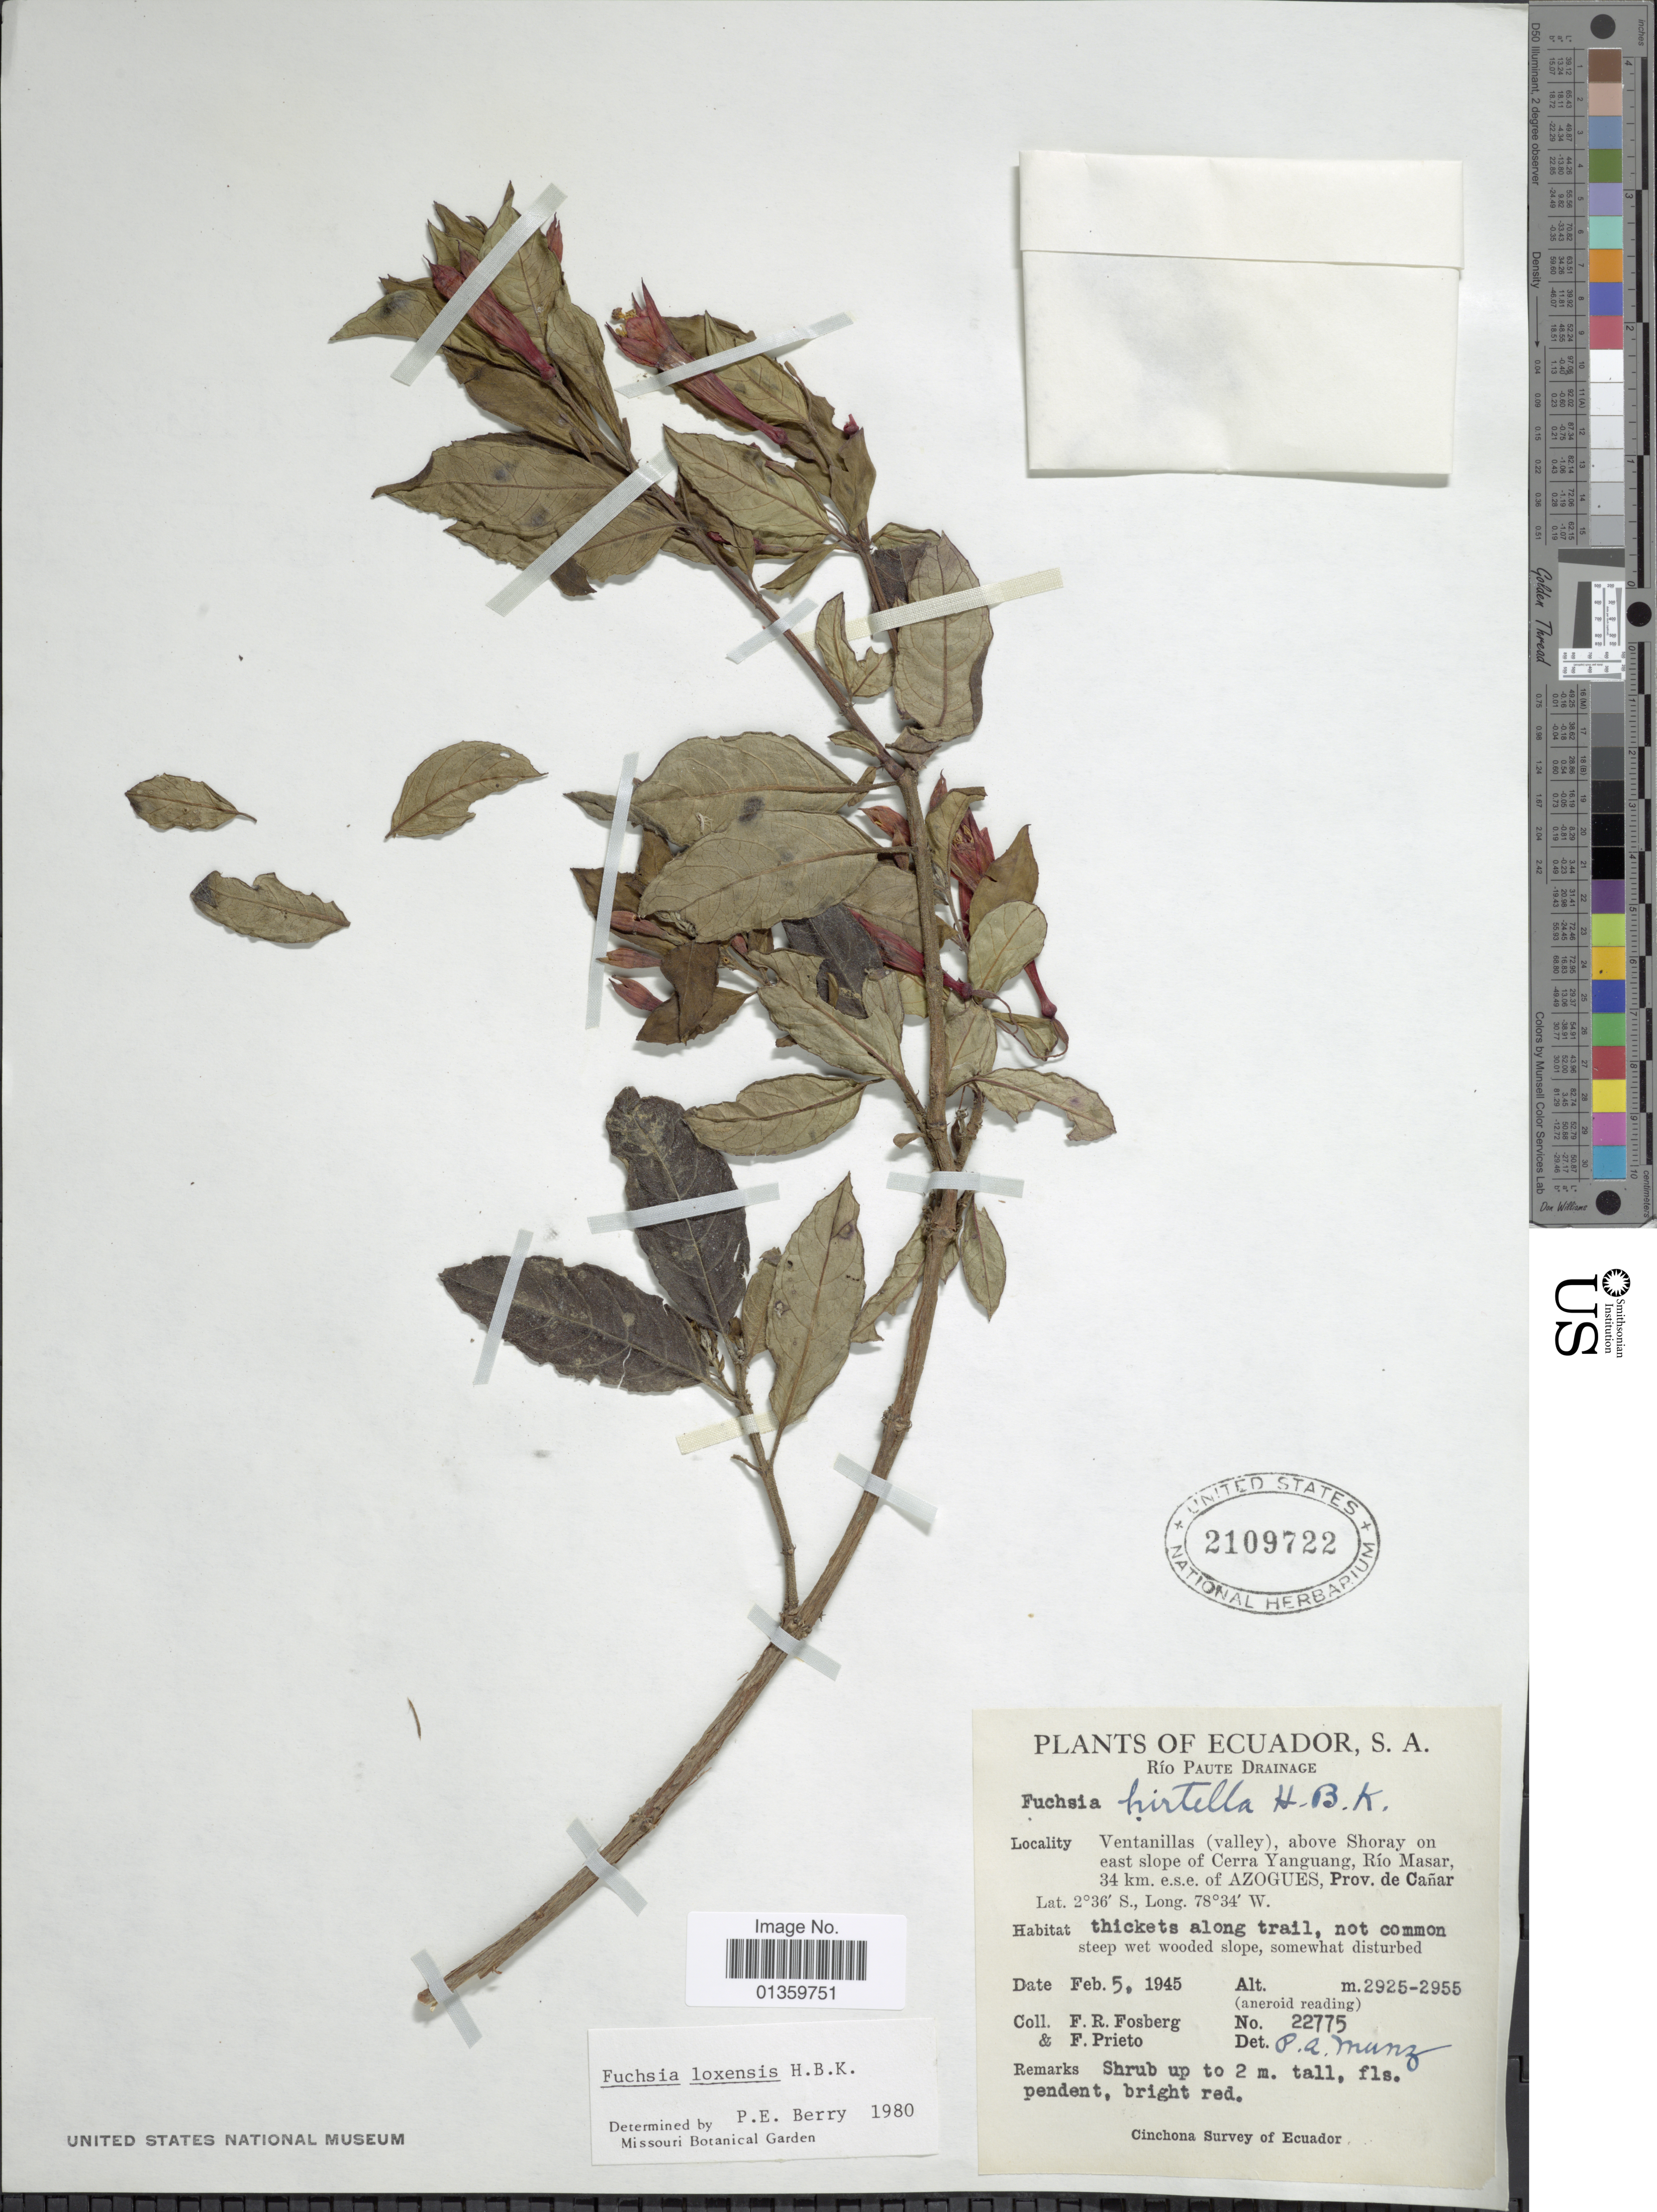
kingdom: Plantae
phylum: Tracheophyta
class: Magnoliopsida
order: Myrtales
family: Onagraceae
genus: Fuchsia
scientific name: Fuchsia loxensis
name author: Kunth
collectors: F. R. Fosberg & F. Prieto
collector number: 22775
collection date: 1945-02-05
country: Ecuador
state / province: Cañar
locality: Río Paute Drainage, Ventanillas (valley), above Shoray on east slope of Cerra Yanguang, Río Masar, 34 km. e.s.e of Azogues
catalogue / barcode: US 2109722